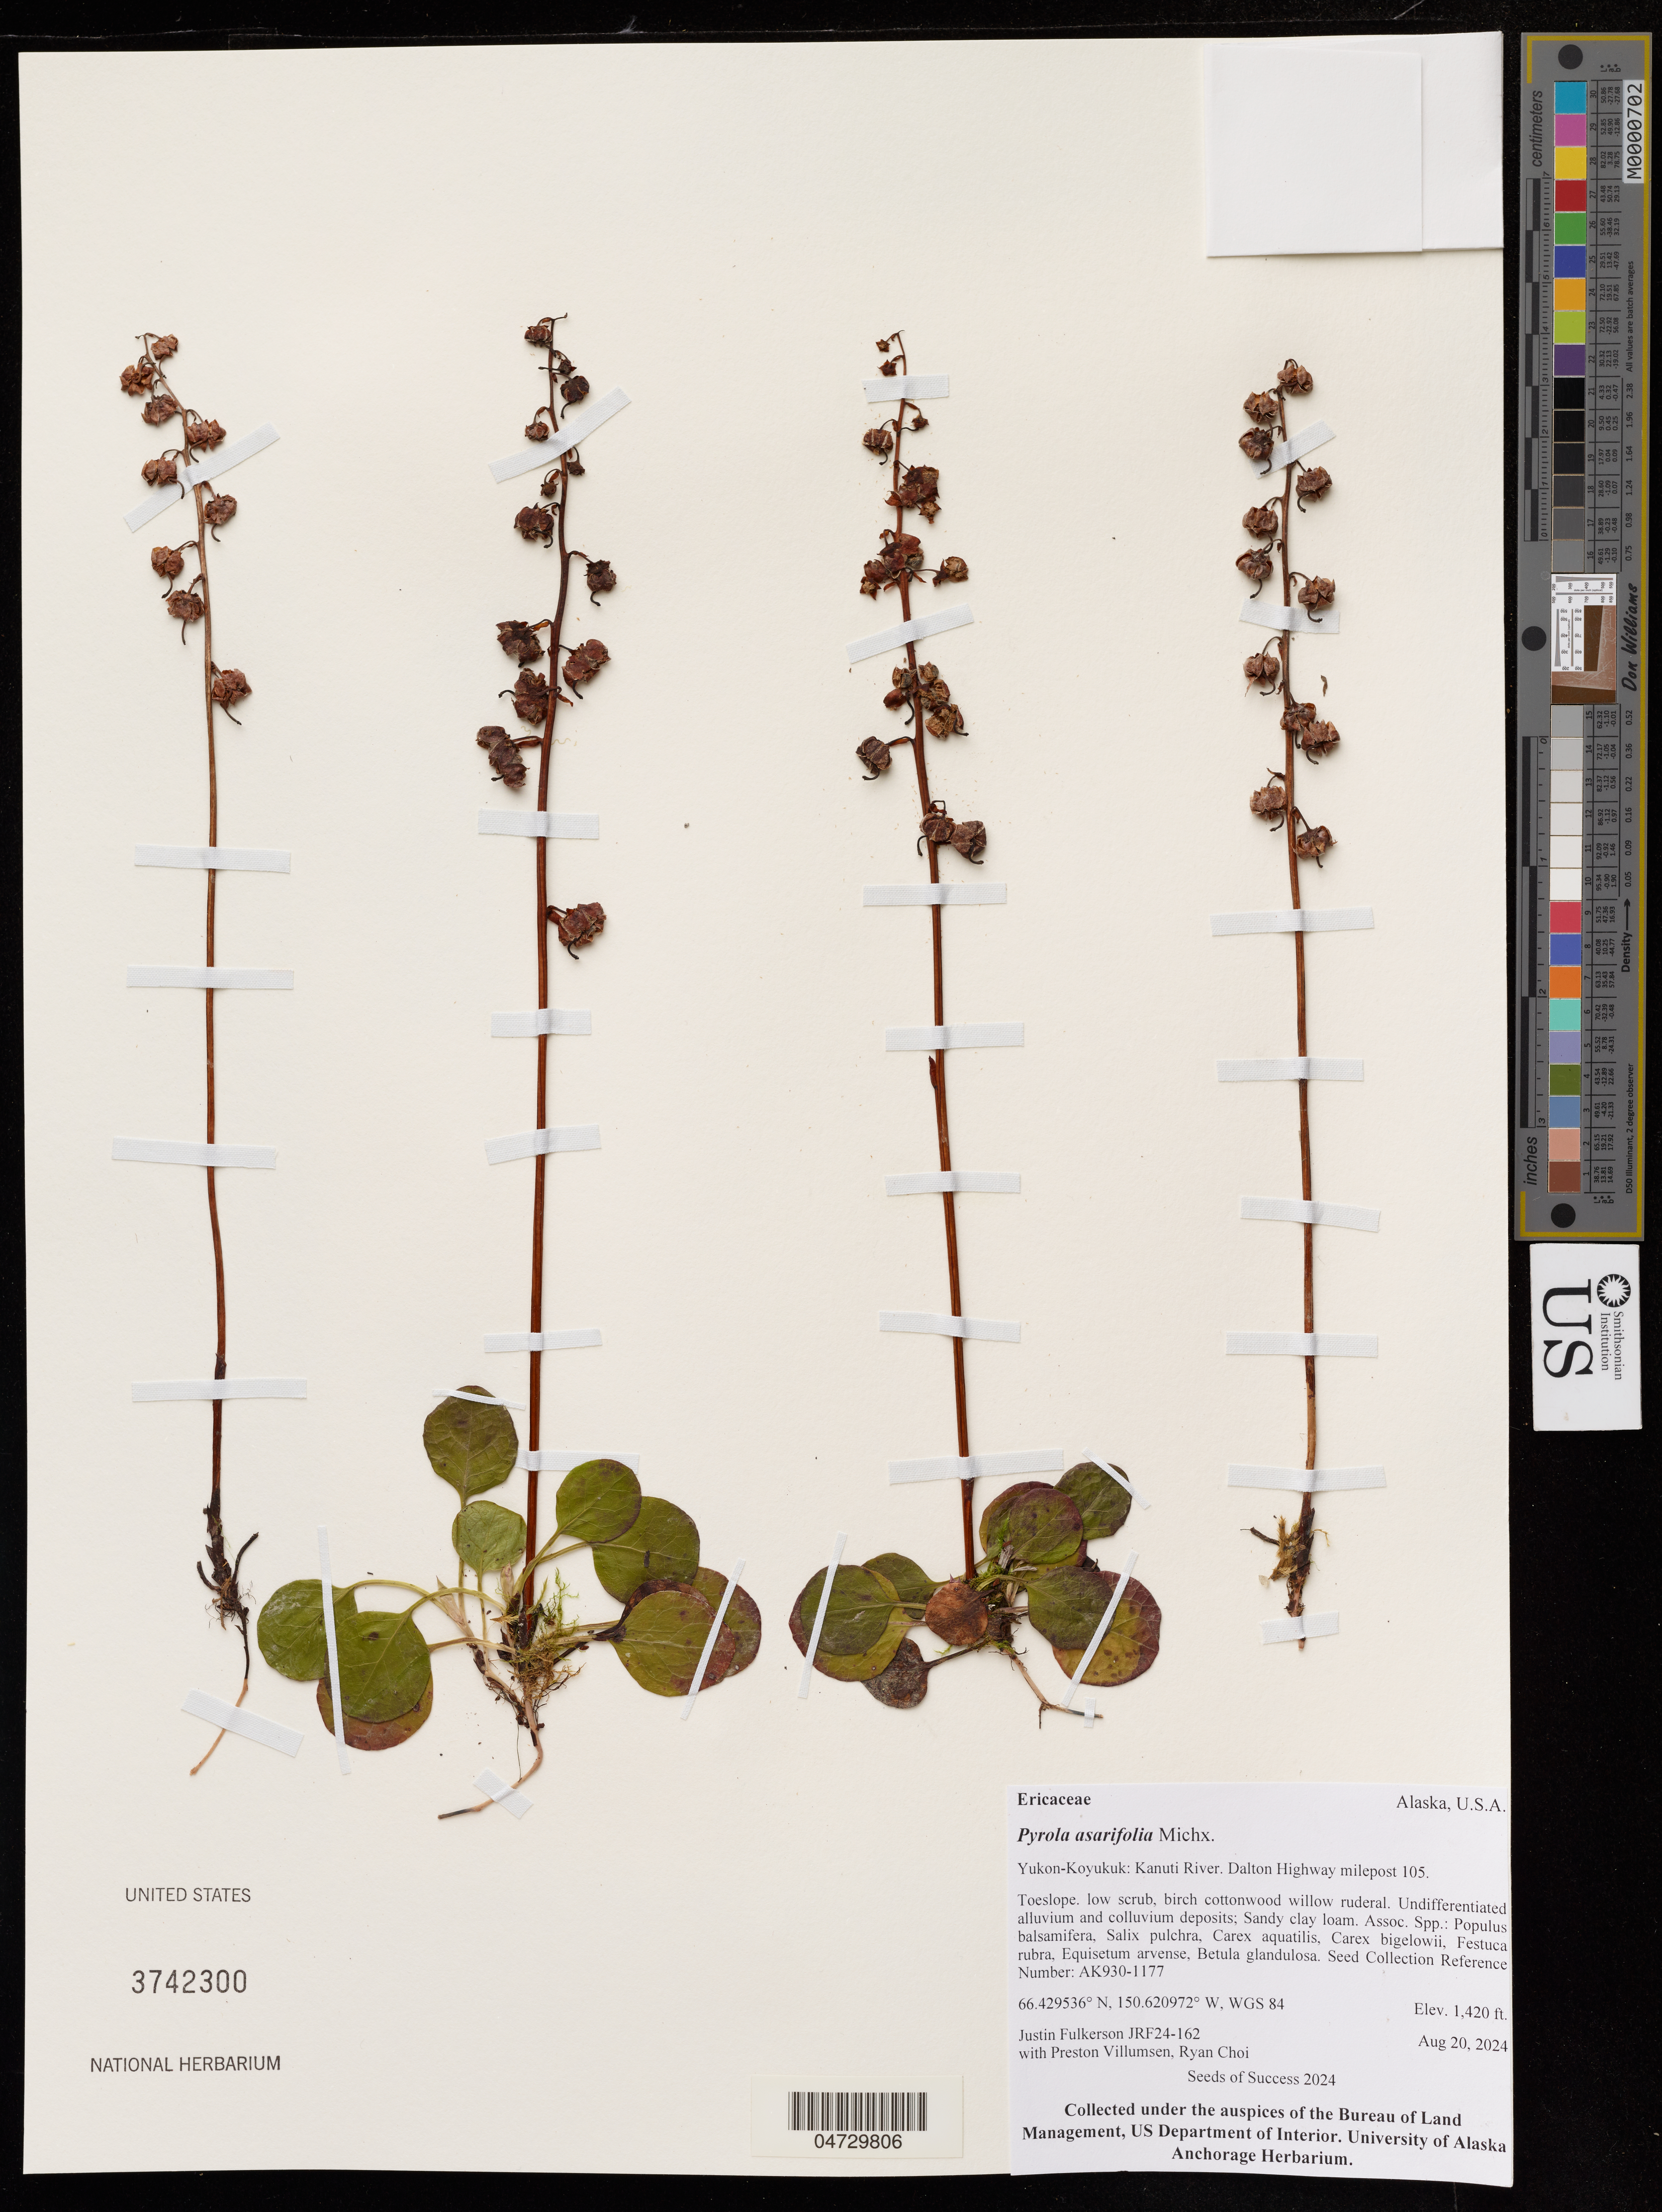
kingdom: Plantae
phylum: Tracheophyta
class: Magnoliopsida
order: Ericales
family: Ericaceae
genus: Pyrola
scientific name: Pyrola asarifolia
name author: Michx.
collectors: J. Fulkerson, P. Villumsen & R. Choi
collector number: JRF24-162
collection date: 2024-08-20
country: United States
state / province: Alaska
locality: Yukon-Koyukuk: Kanuti River, Dalton Highway milepost 105.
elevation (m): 433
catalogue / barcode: US 3742300